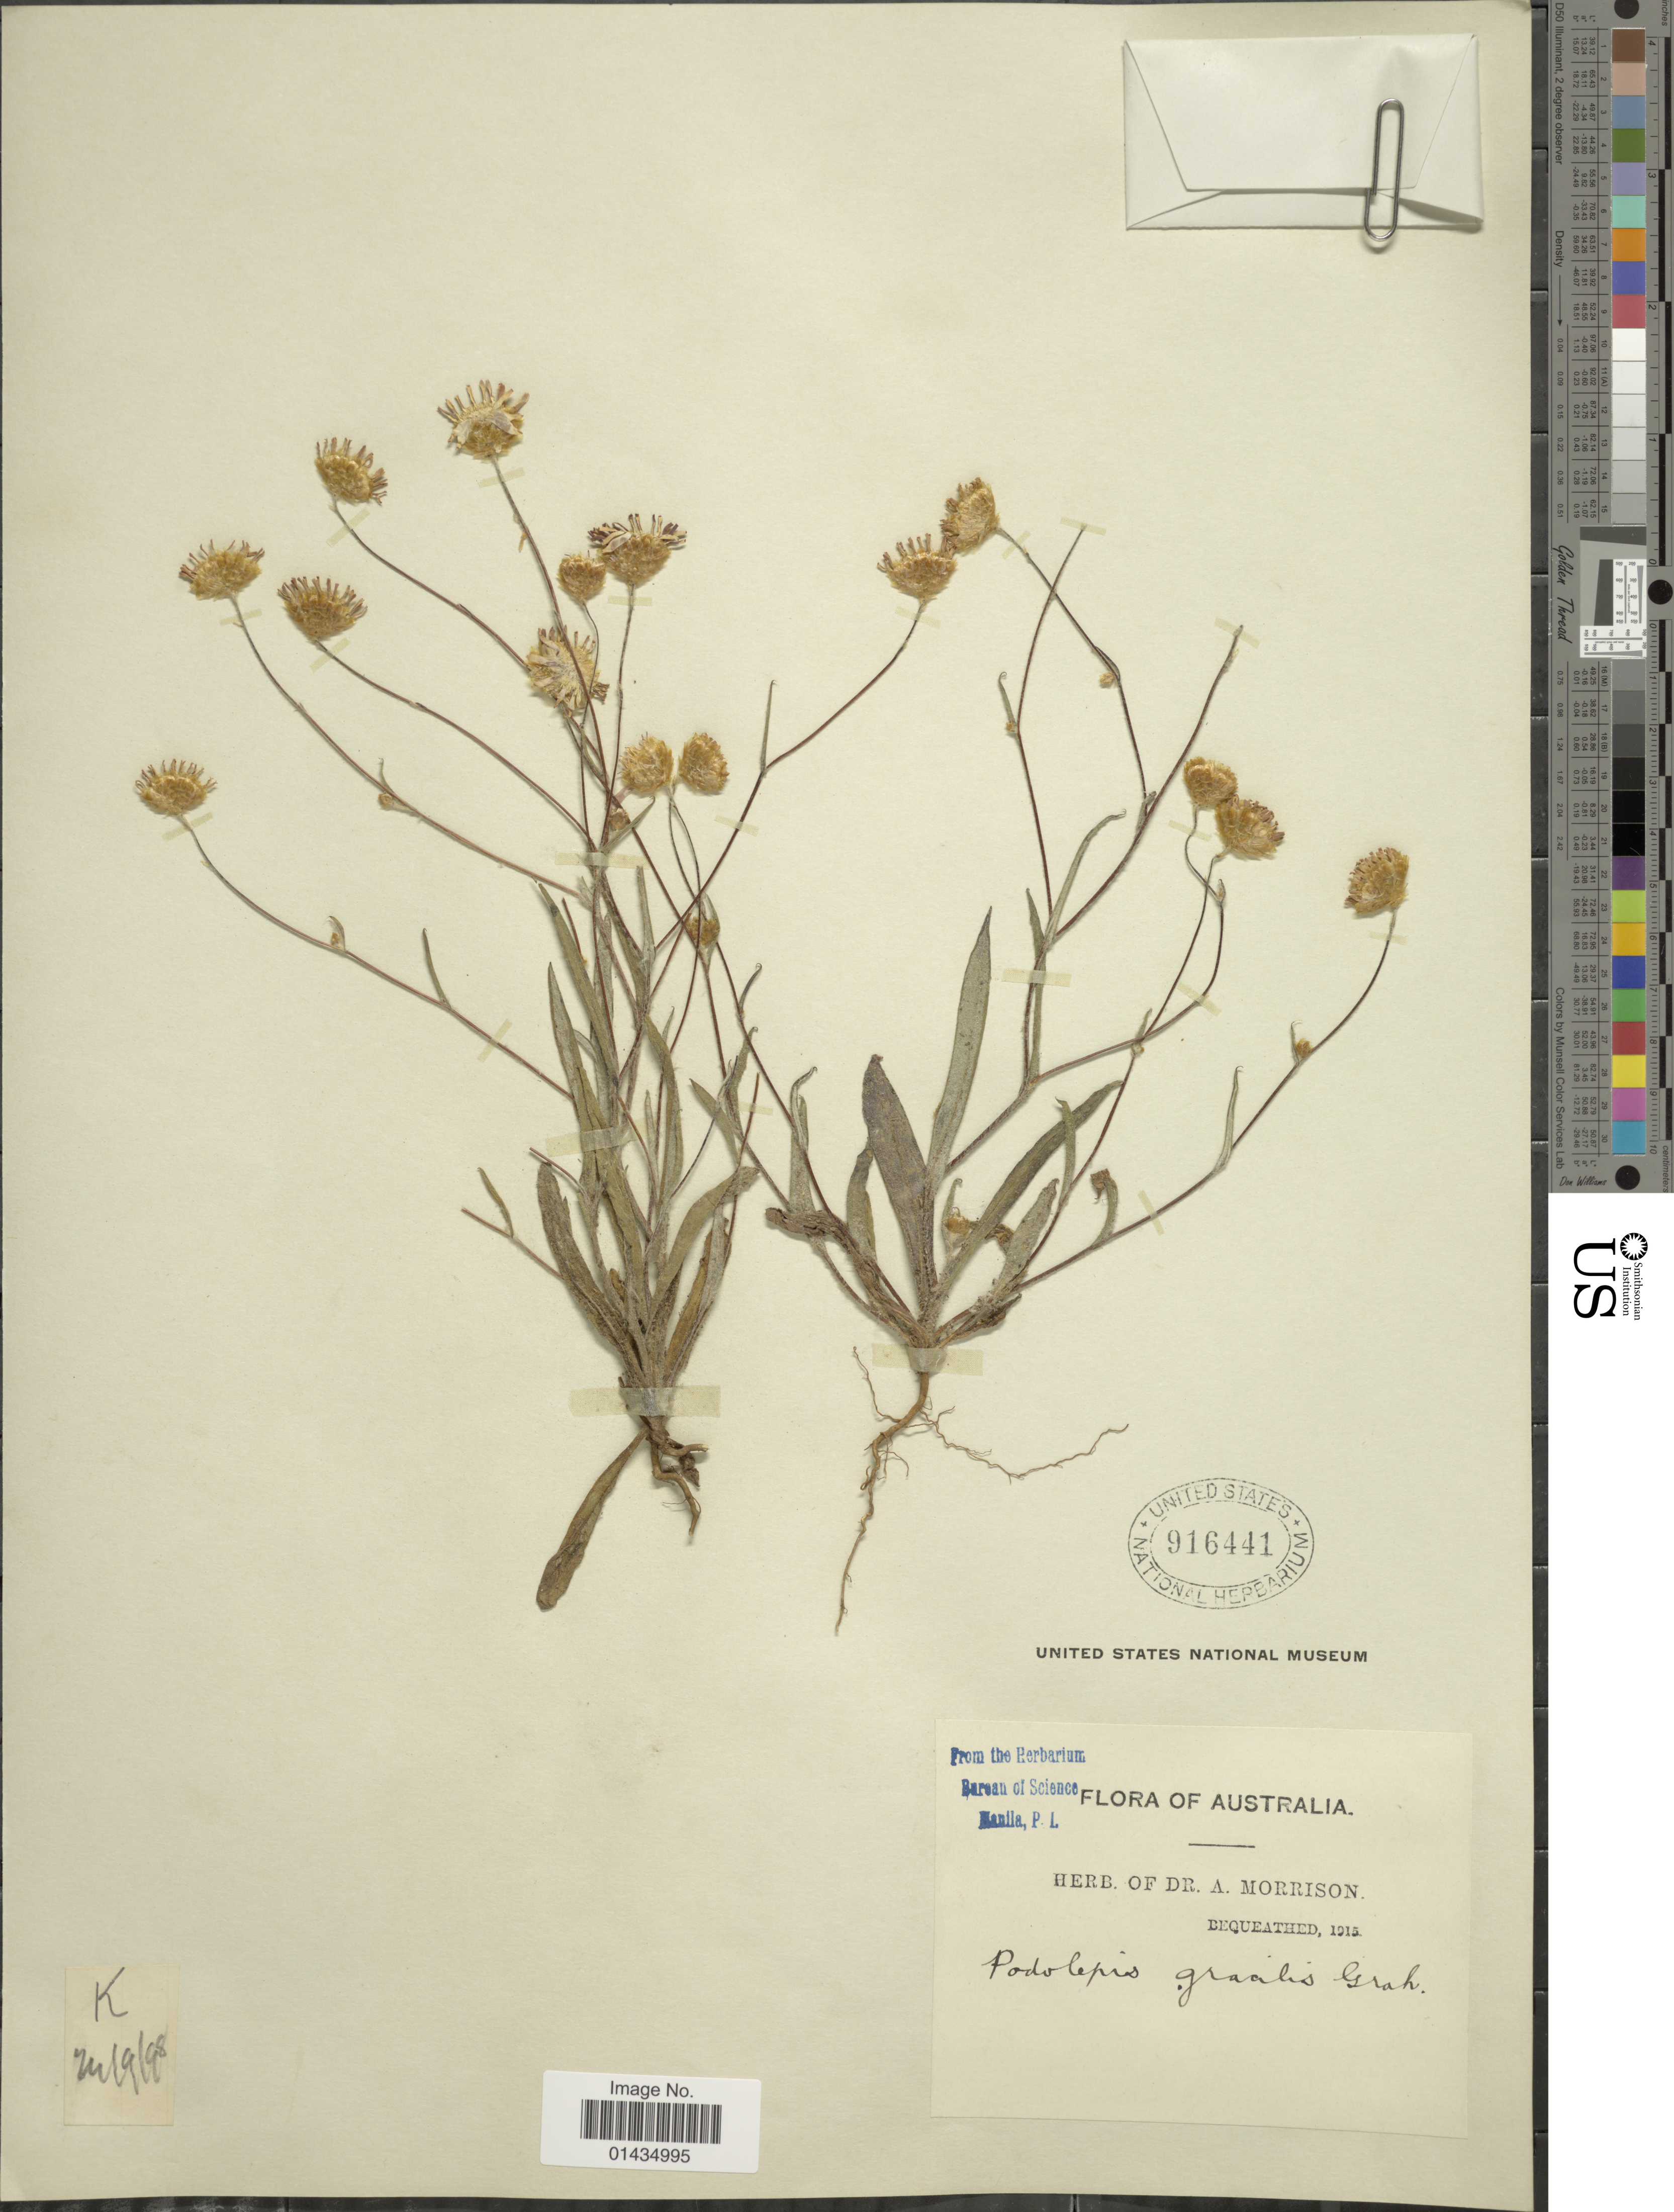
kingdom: Plantae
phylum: Tracheophyta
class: Magnoliopsida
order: Asterales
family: Asteraceae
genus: Podolepis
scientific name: Podolepis gracilis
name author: (Lehm.) Graham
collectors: ex herb. Dr. A. Morrison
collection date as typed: Transcribed d/m/y: 24/9/98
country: Australia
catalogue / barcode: US 916441